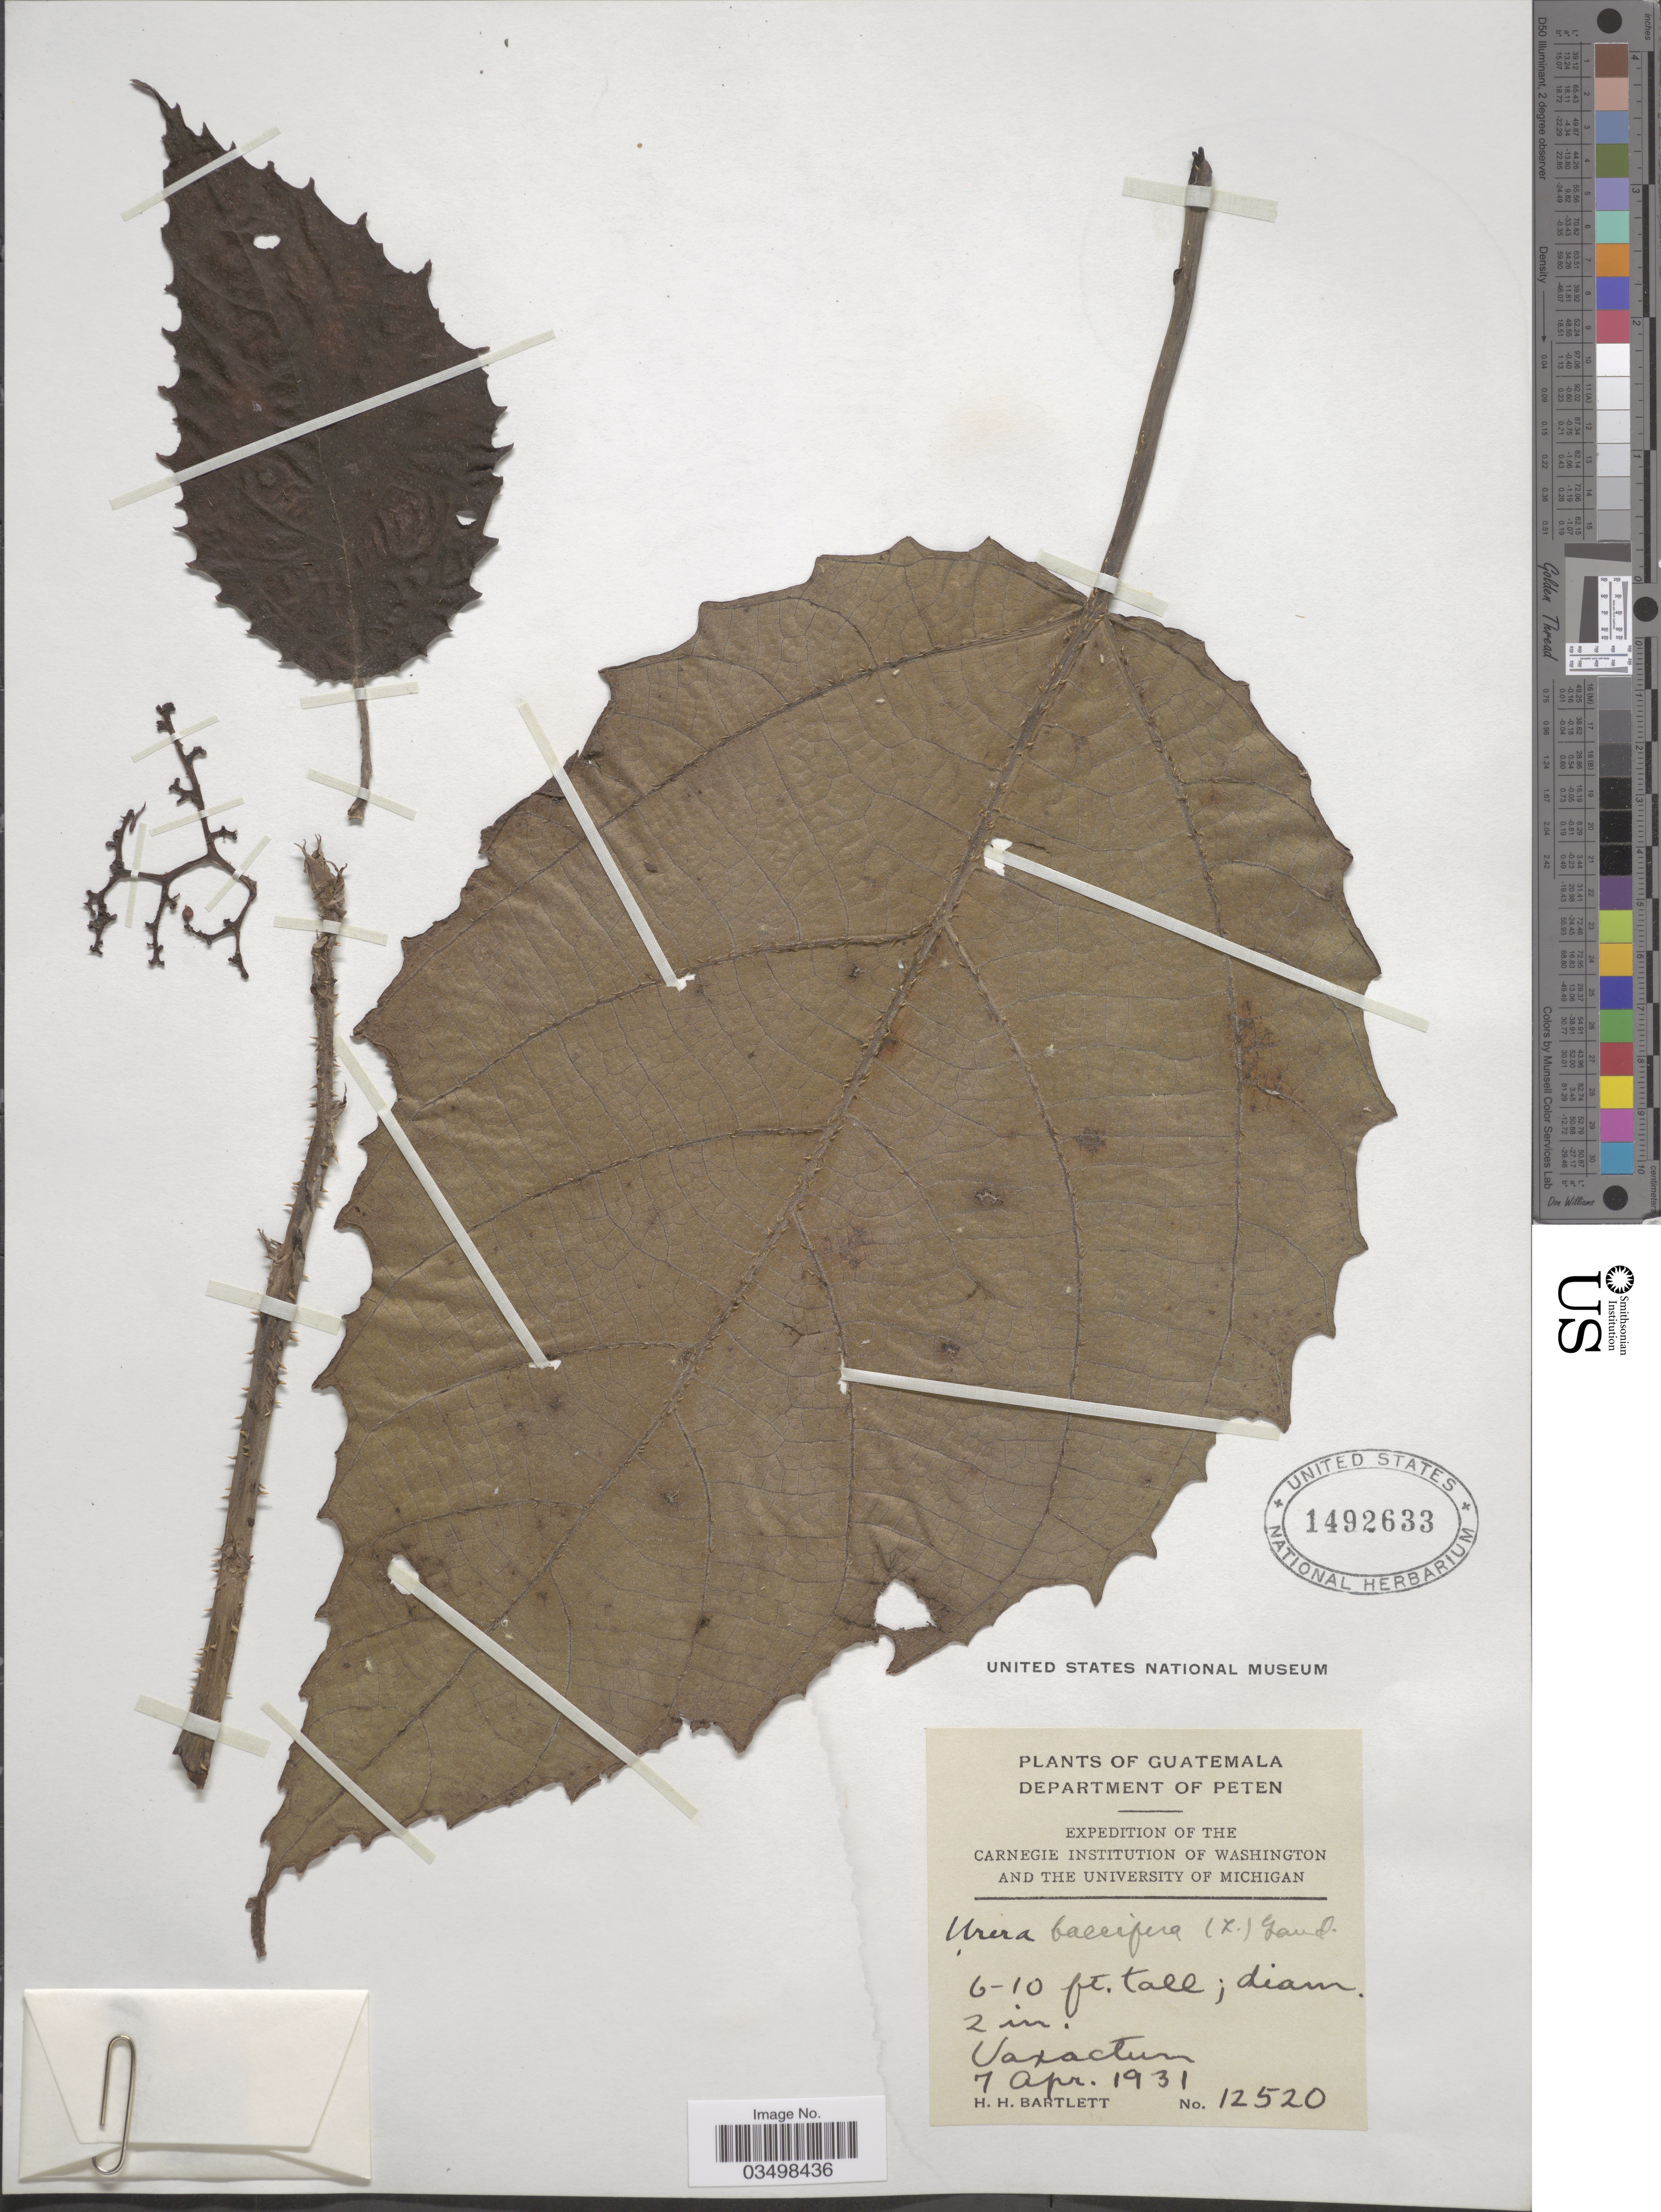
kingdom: Plantae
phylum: Tracheophyta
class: Magnoliopsida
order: Rosales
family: Urticaceae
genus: Urera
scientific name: Urera baccifera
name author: (L.) Gaudich. ex Wedd.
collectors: H. H. Bartlett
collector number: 12520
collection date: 1931-04-07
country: Guatemala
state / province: El Peten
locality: Department of Peten. Uaxactun.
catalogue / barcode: US 1492633